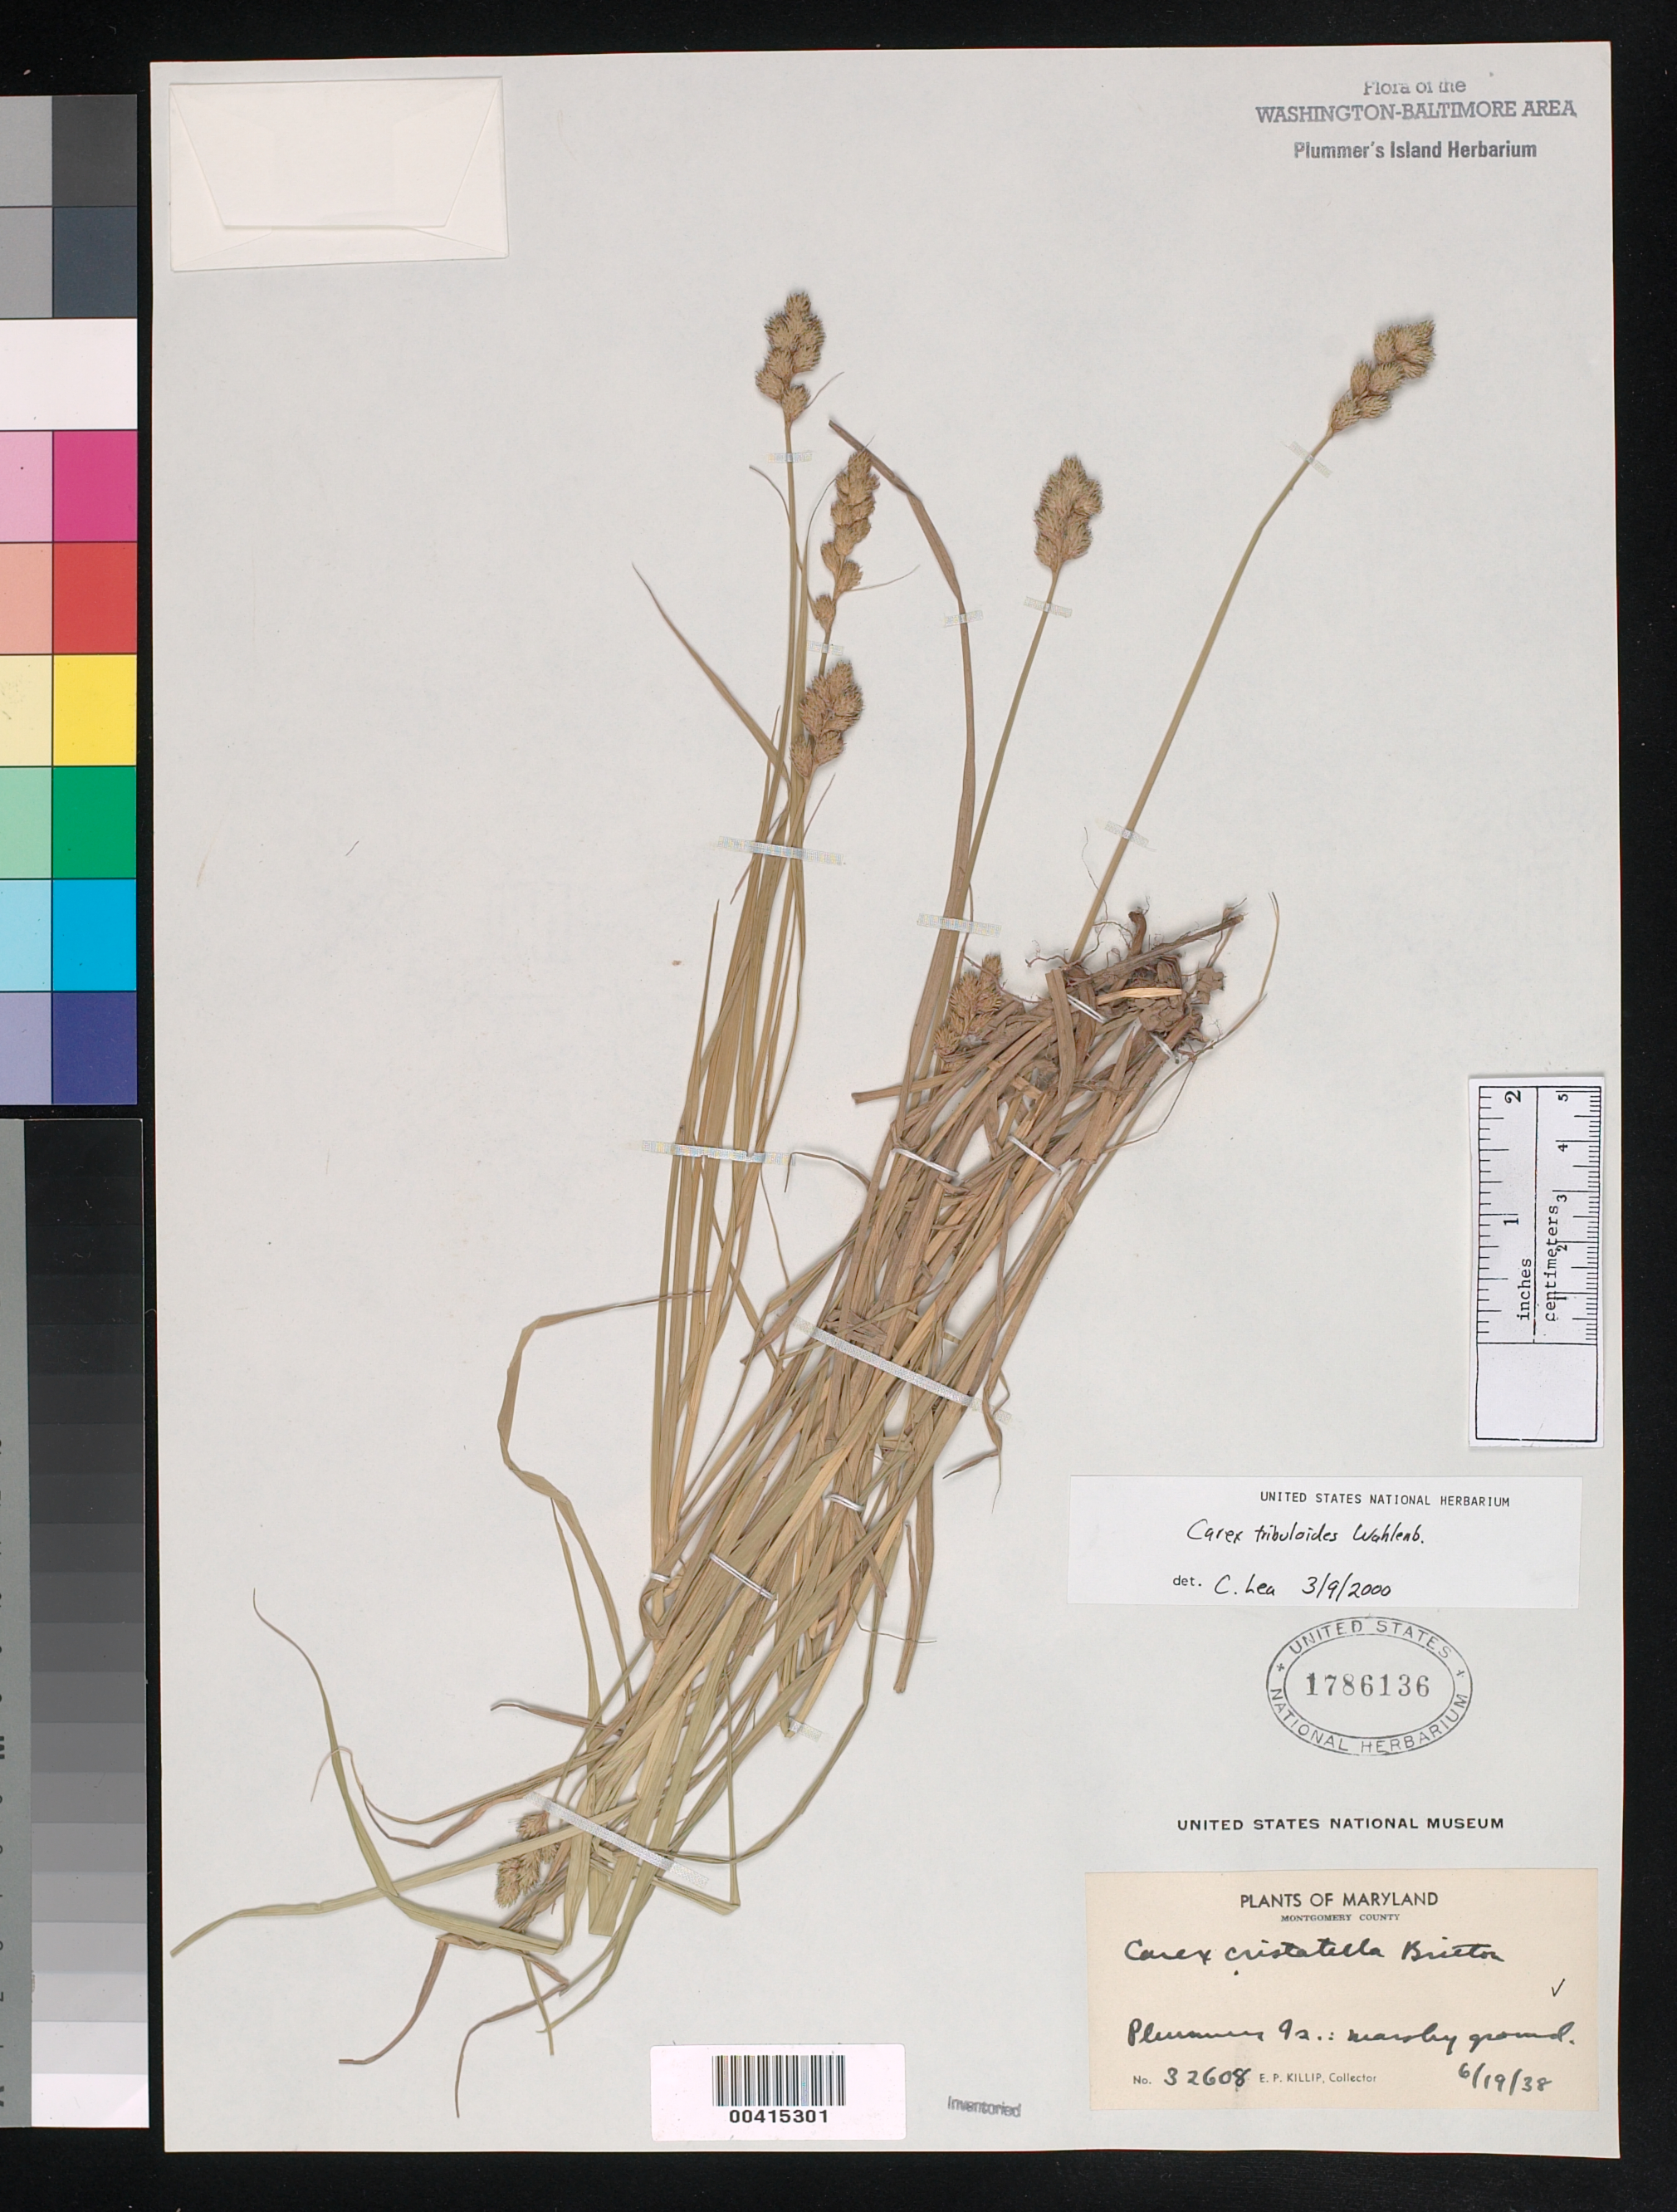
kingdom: Plantae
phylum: Tracheophyta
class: Liliopsida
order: Poales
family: Cyperaceae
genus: Carex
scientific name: Carex tribuloides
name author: Wahlenb.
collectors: E. P. Killip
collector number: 32608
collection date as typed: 19 Jun 1938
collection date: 1938-06-19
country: United States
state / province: Maryland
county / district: Montgomery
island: Plummers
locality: Plummer's Island Plummers Island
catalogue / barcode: US 1786136